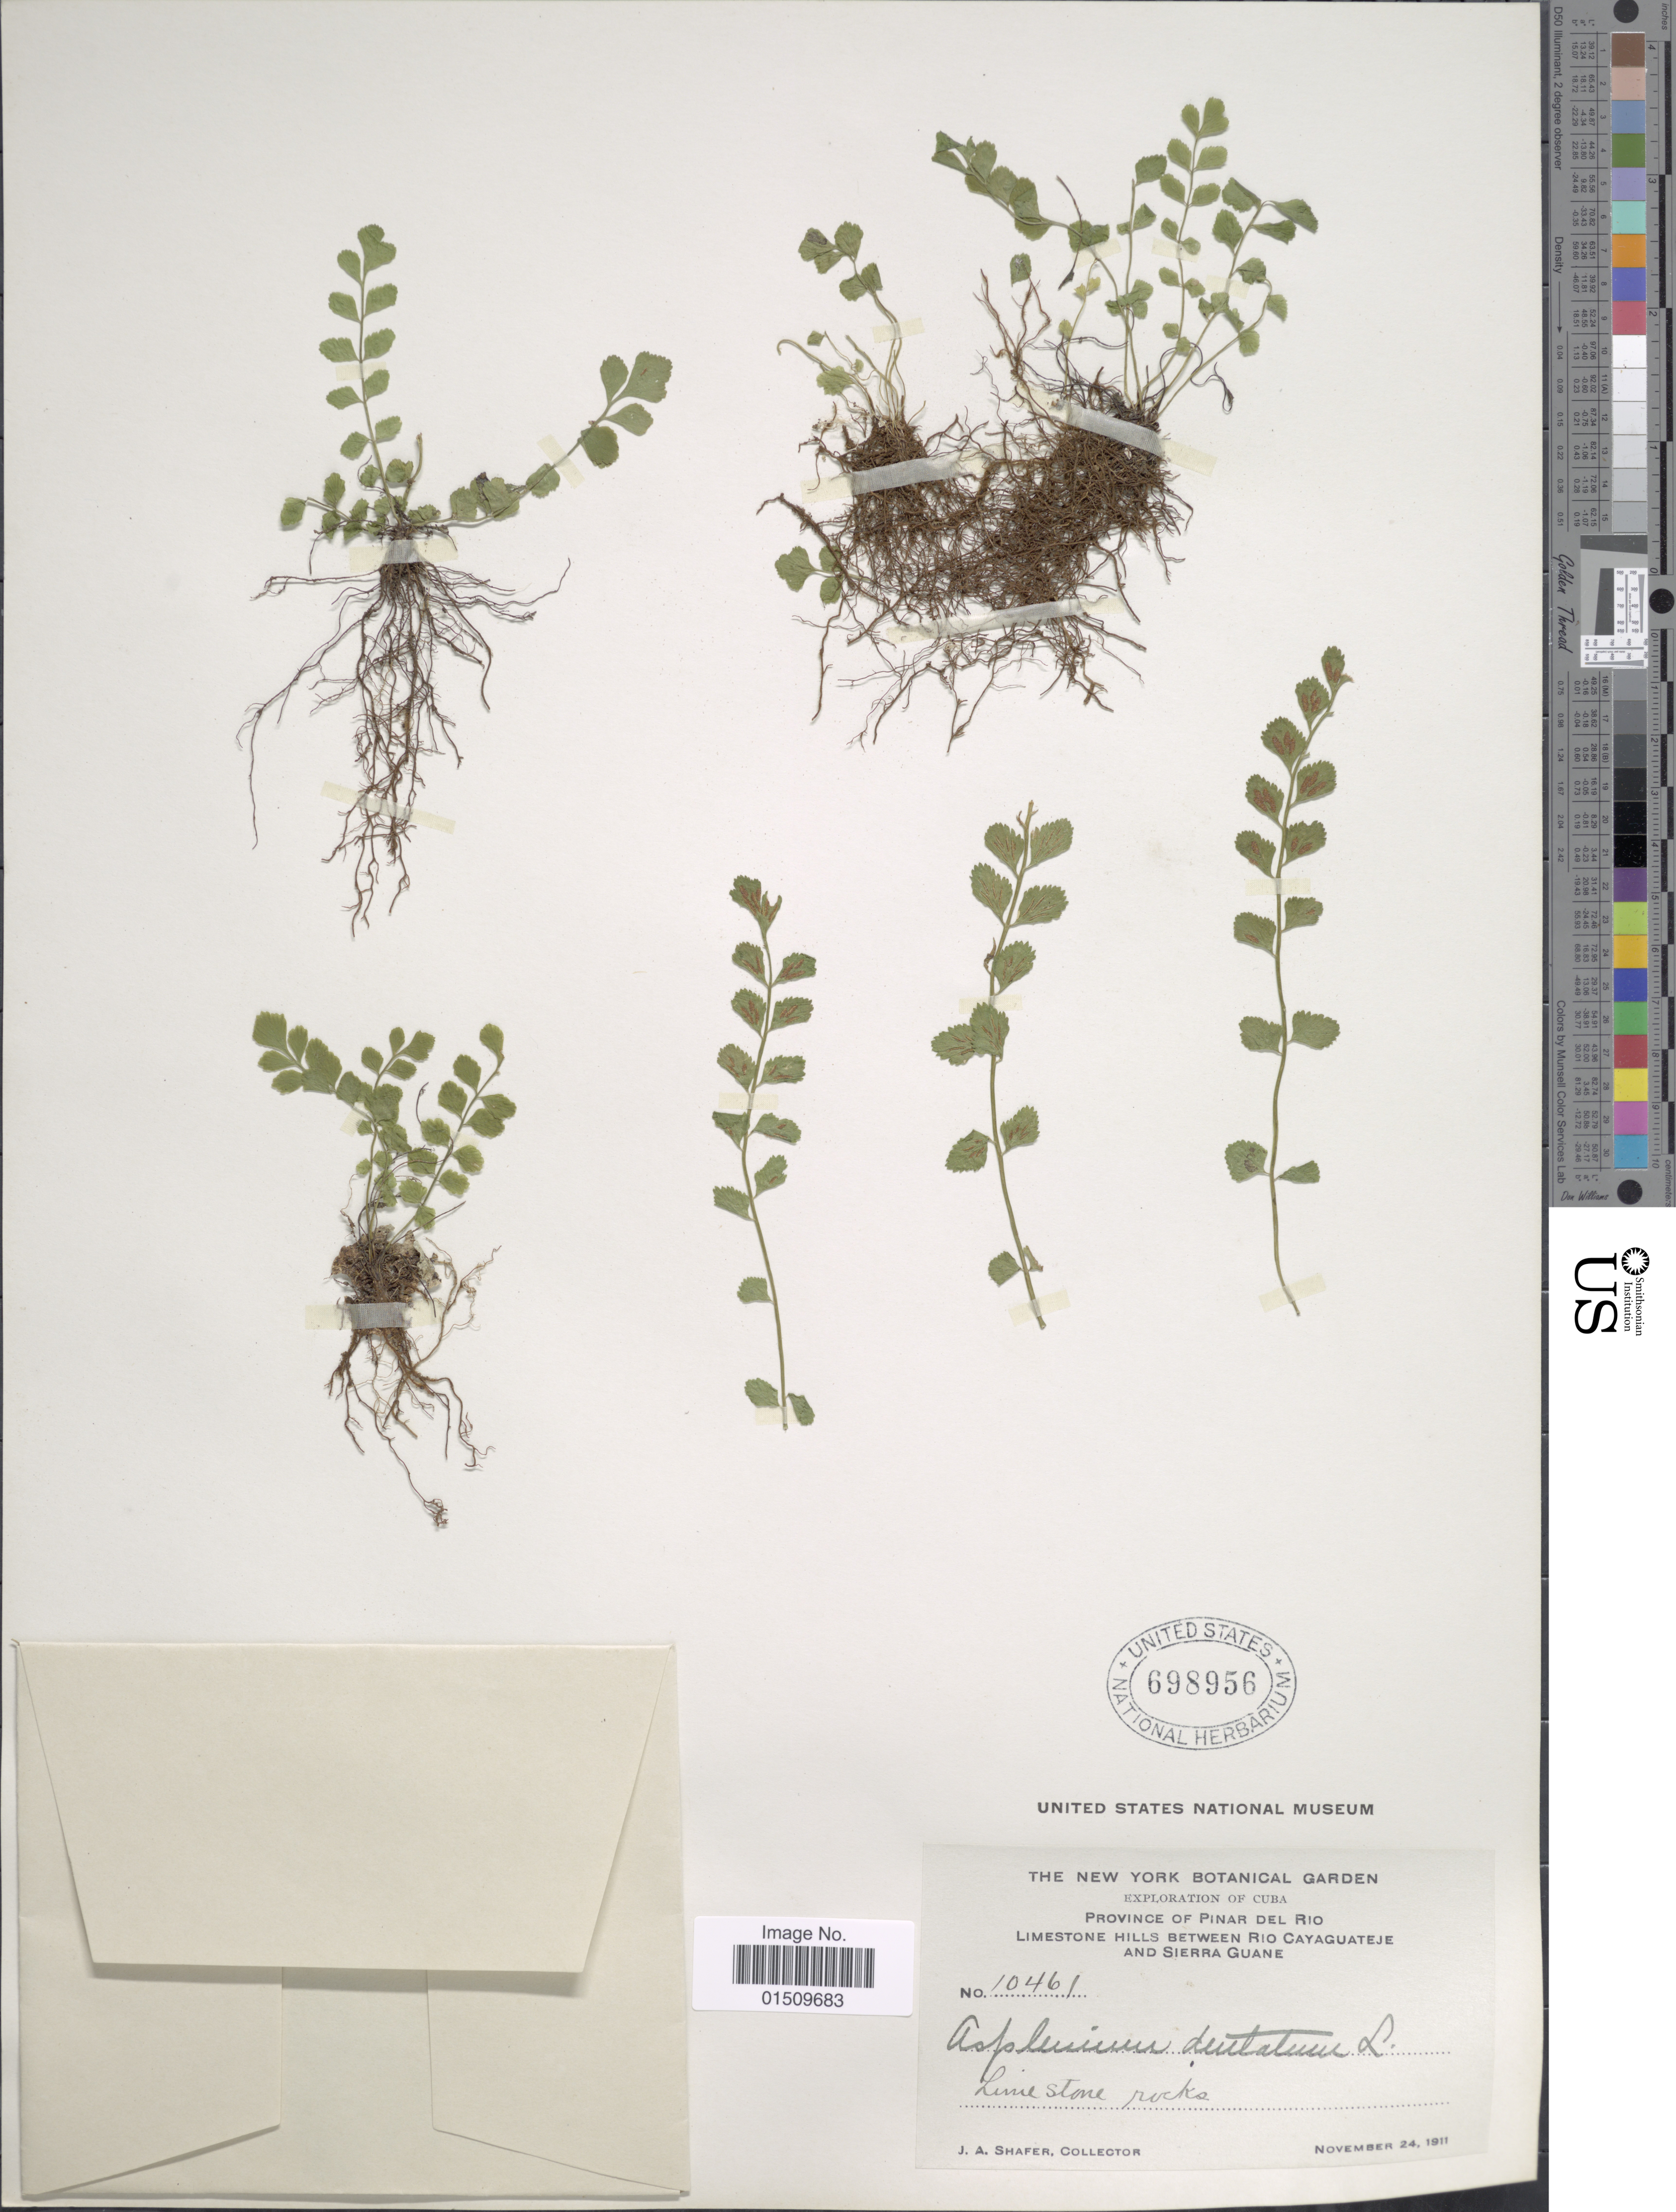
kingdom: Plantae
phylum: Tracheophyta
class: Polypodiopsida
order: Polypodiales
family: Aspleniaceae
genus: Asplenium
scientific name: Asplenium trichomanes-dentatum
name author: L.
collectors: J. A. Shafer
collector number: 10461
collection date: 1911-11-24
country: Cuba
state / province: Pinar del Río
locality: Cuba, Limestone Hills between Rio Cayaguateje and Sierra Guane.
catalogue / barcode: US 698956